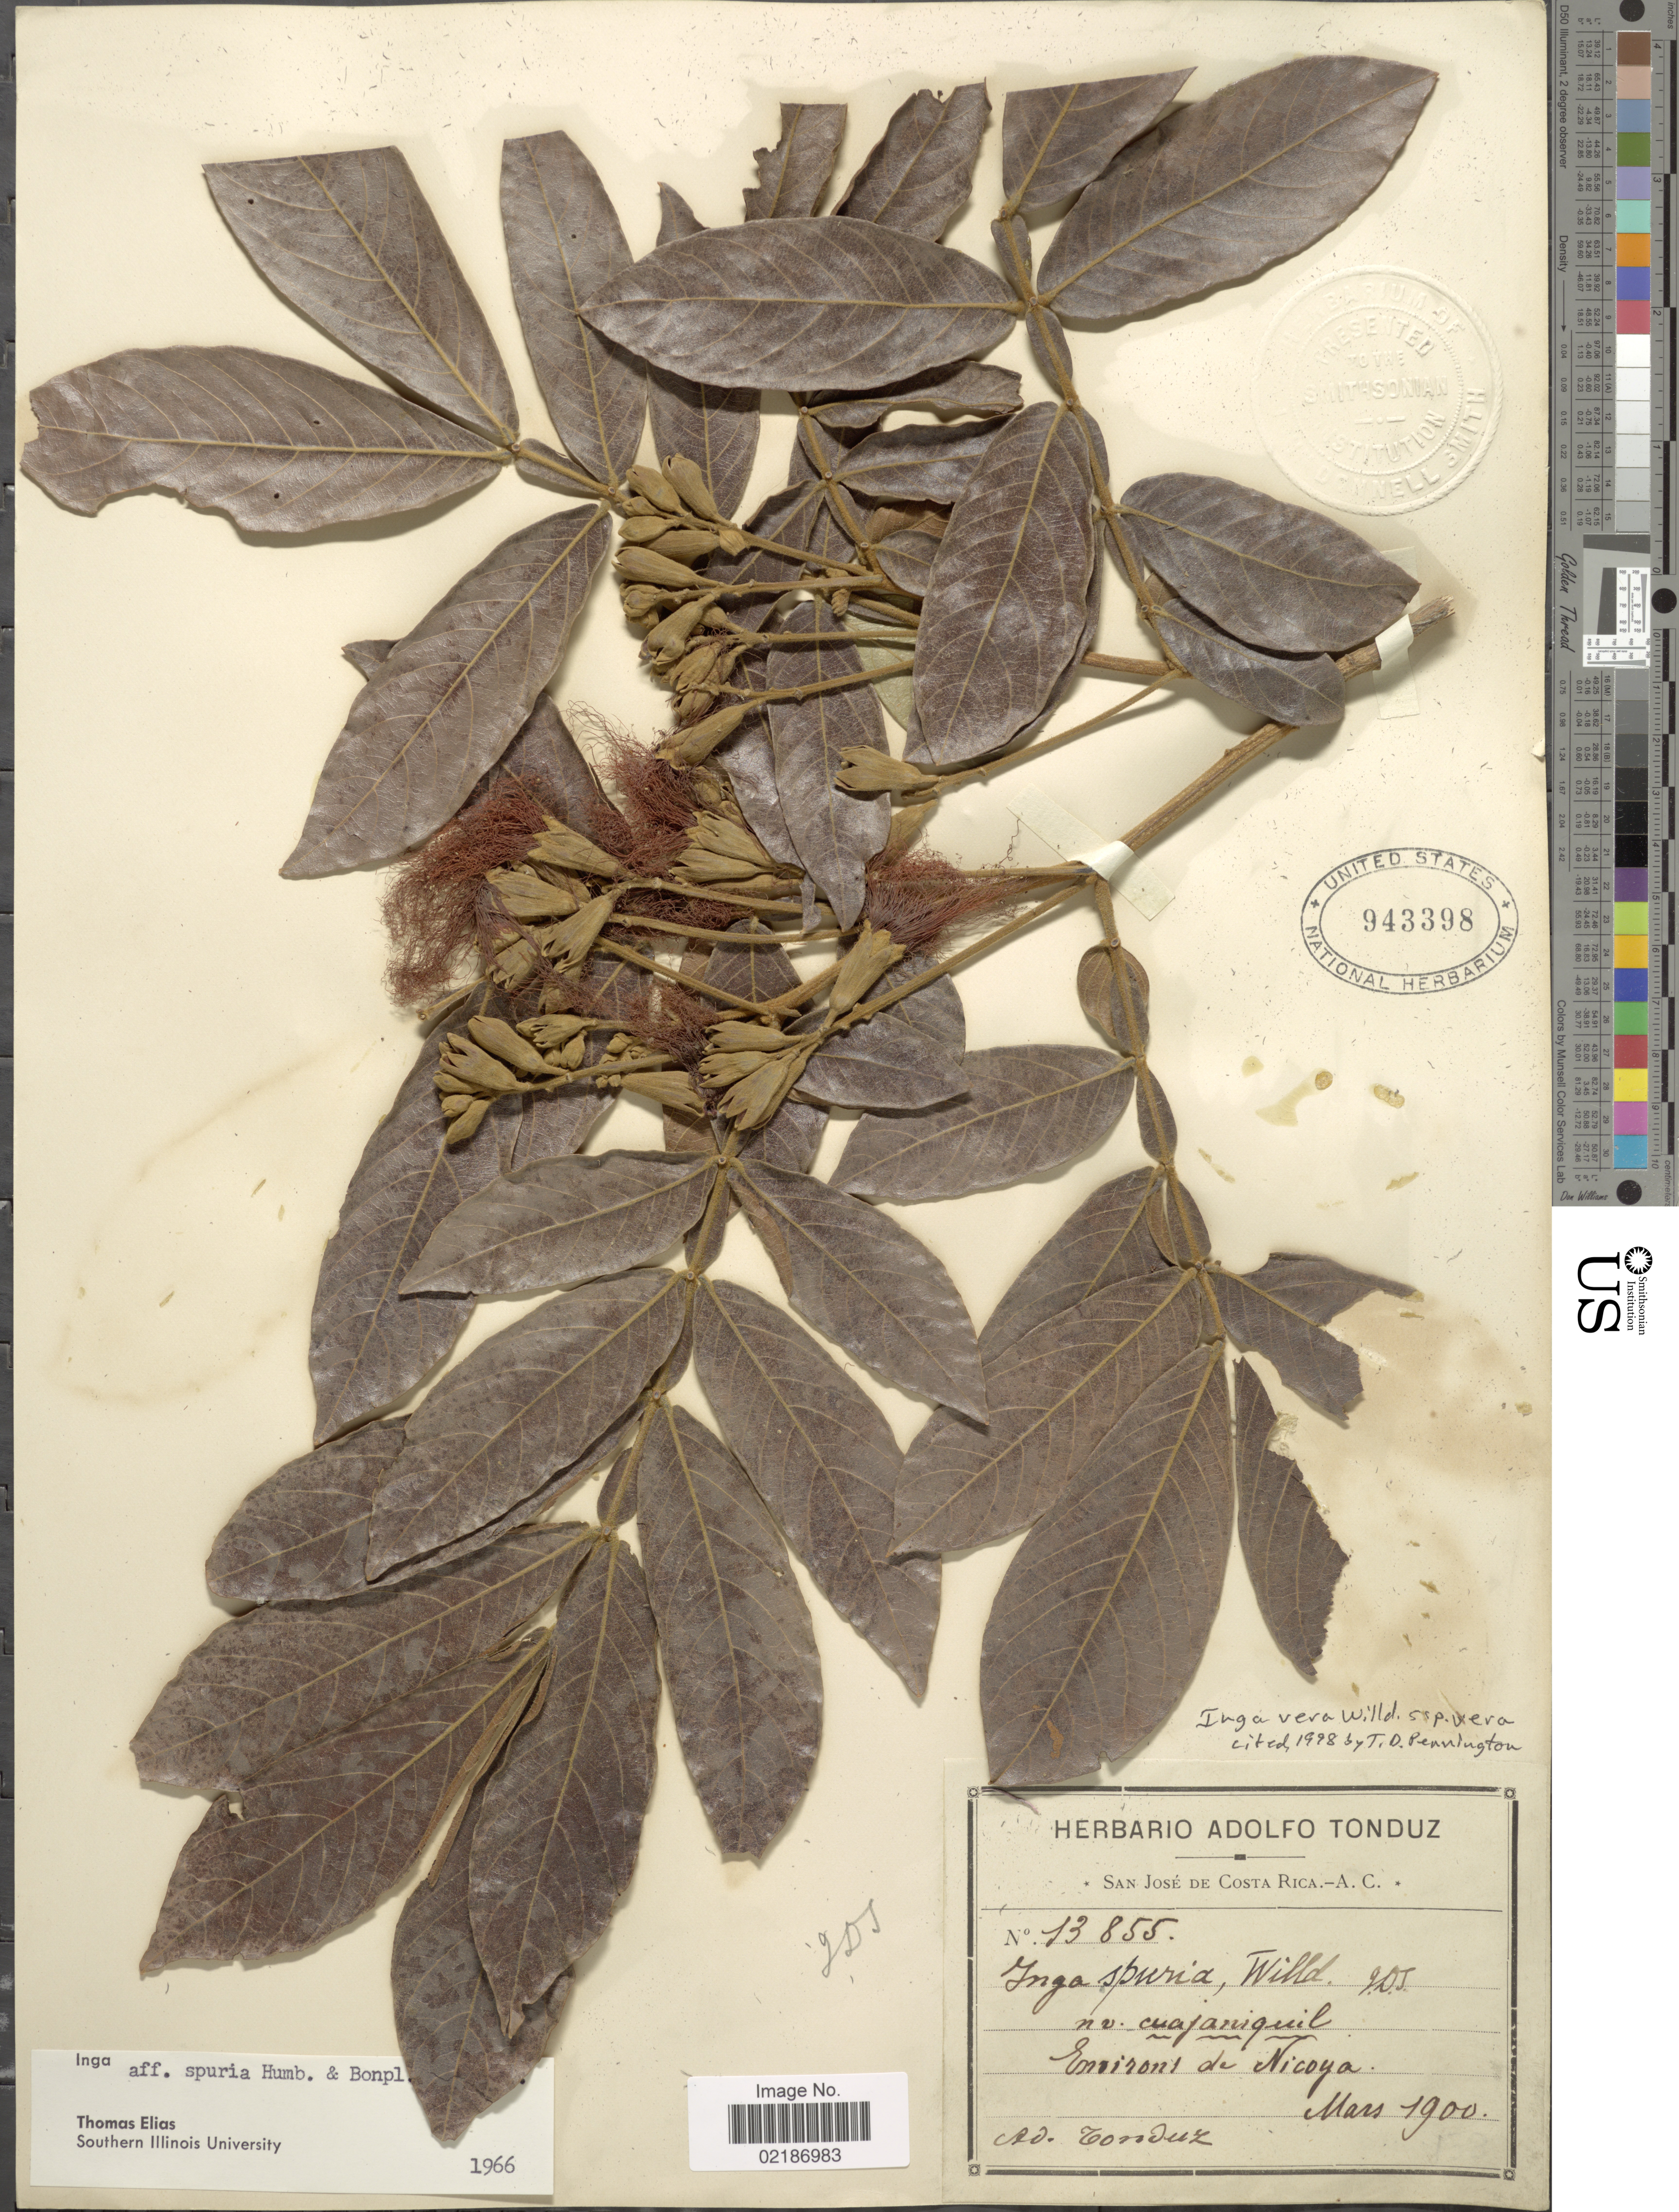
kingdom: Plantae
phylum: Tracheophyta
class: Magnoliopsida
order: Fabales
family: Fabaceae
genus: Inga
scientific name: Inga vera subsp. vera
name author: Willd.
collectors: A. Tonduz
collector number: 13855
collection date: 1900-03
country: Costa Rica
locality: Envrions de Nicoya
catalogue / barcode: US 9433398